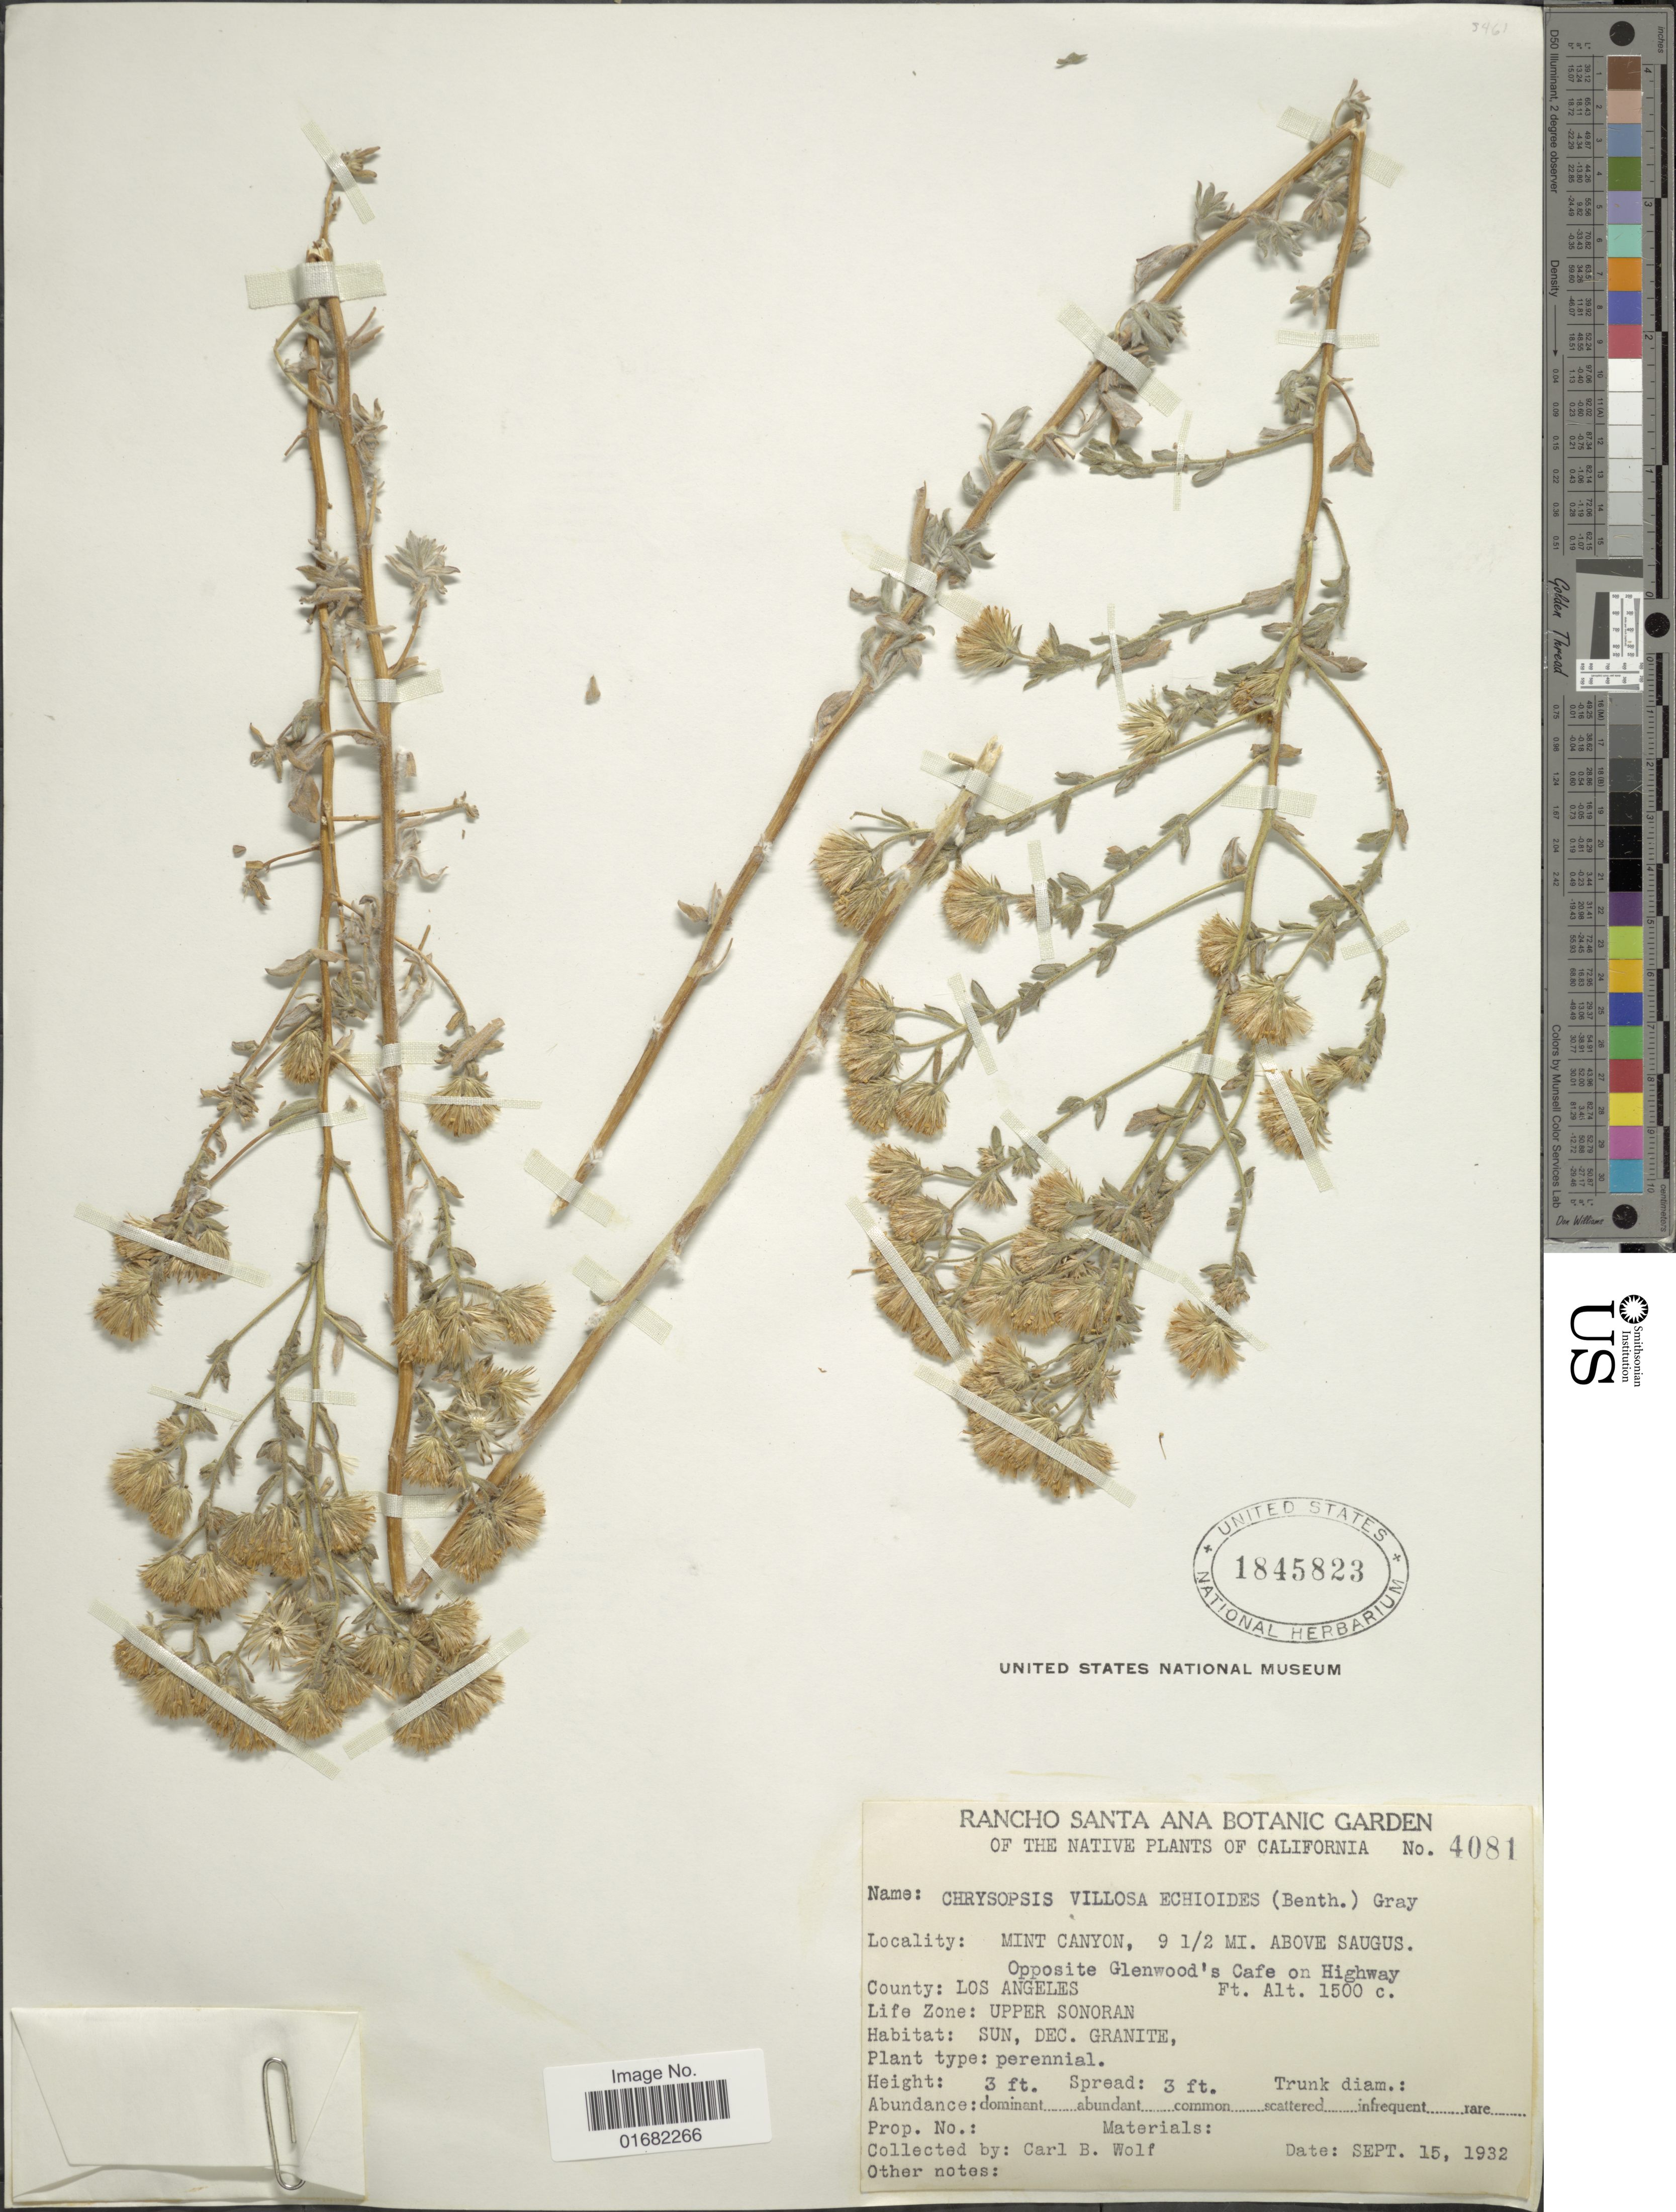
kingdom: Plantae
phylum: Tracheophyta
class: Magnoliopsida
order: Asterales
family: Asteraceae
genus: Heterotheca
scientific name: Heterotheca echioides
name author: (Benth.) Shinners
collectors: C. B. Wolf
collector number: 4081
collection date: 1932-09-15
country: United States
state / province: California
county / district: Los Angeles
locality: Mint Canyon, 9 1/2 MI. above Saugus. Opposite Glenwood's Cafe on Highway. County: Los Angeles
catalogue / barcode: US 1845823